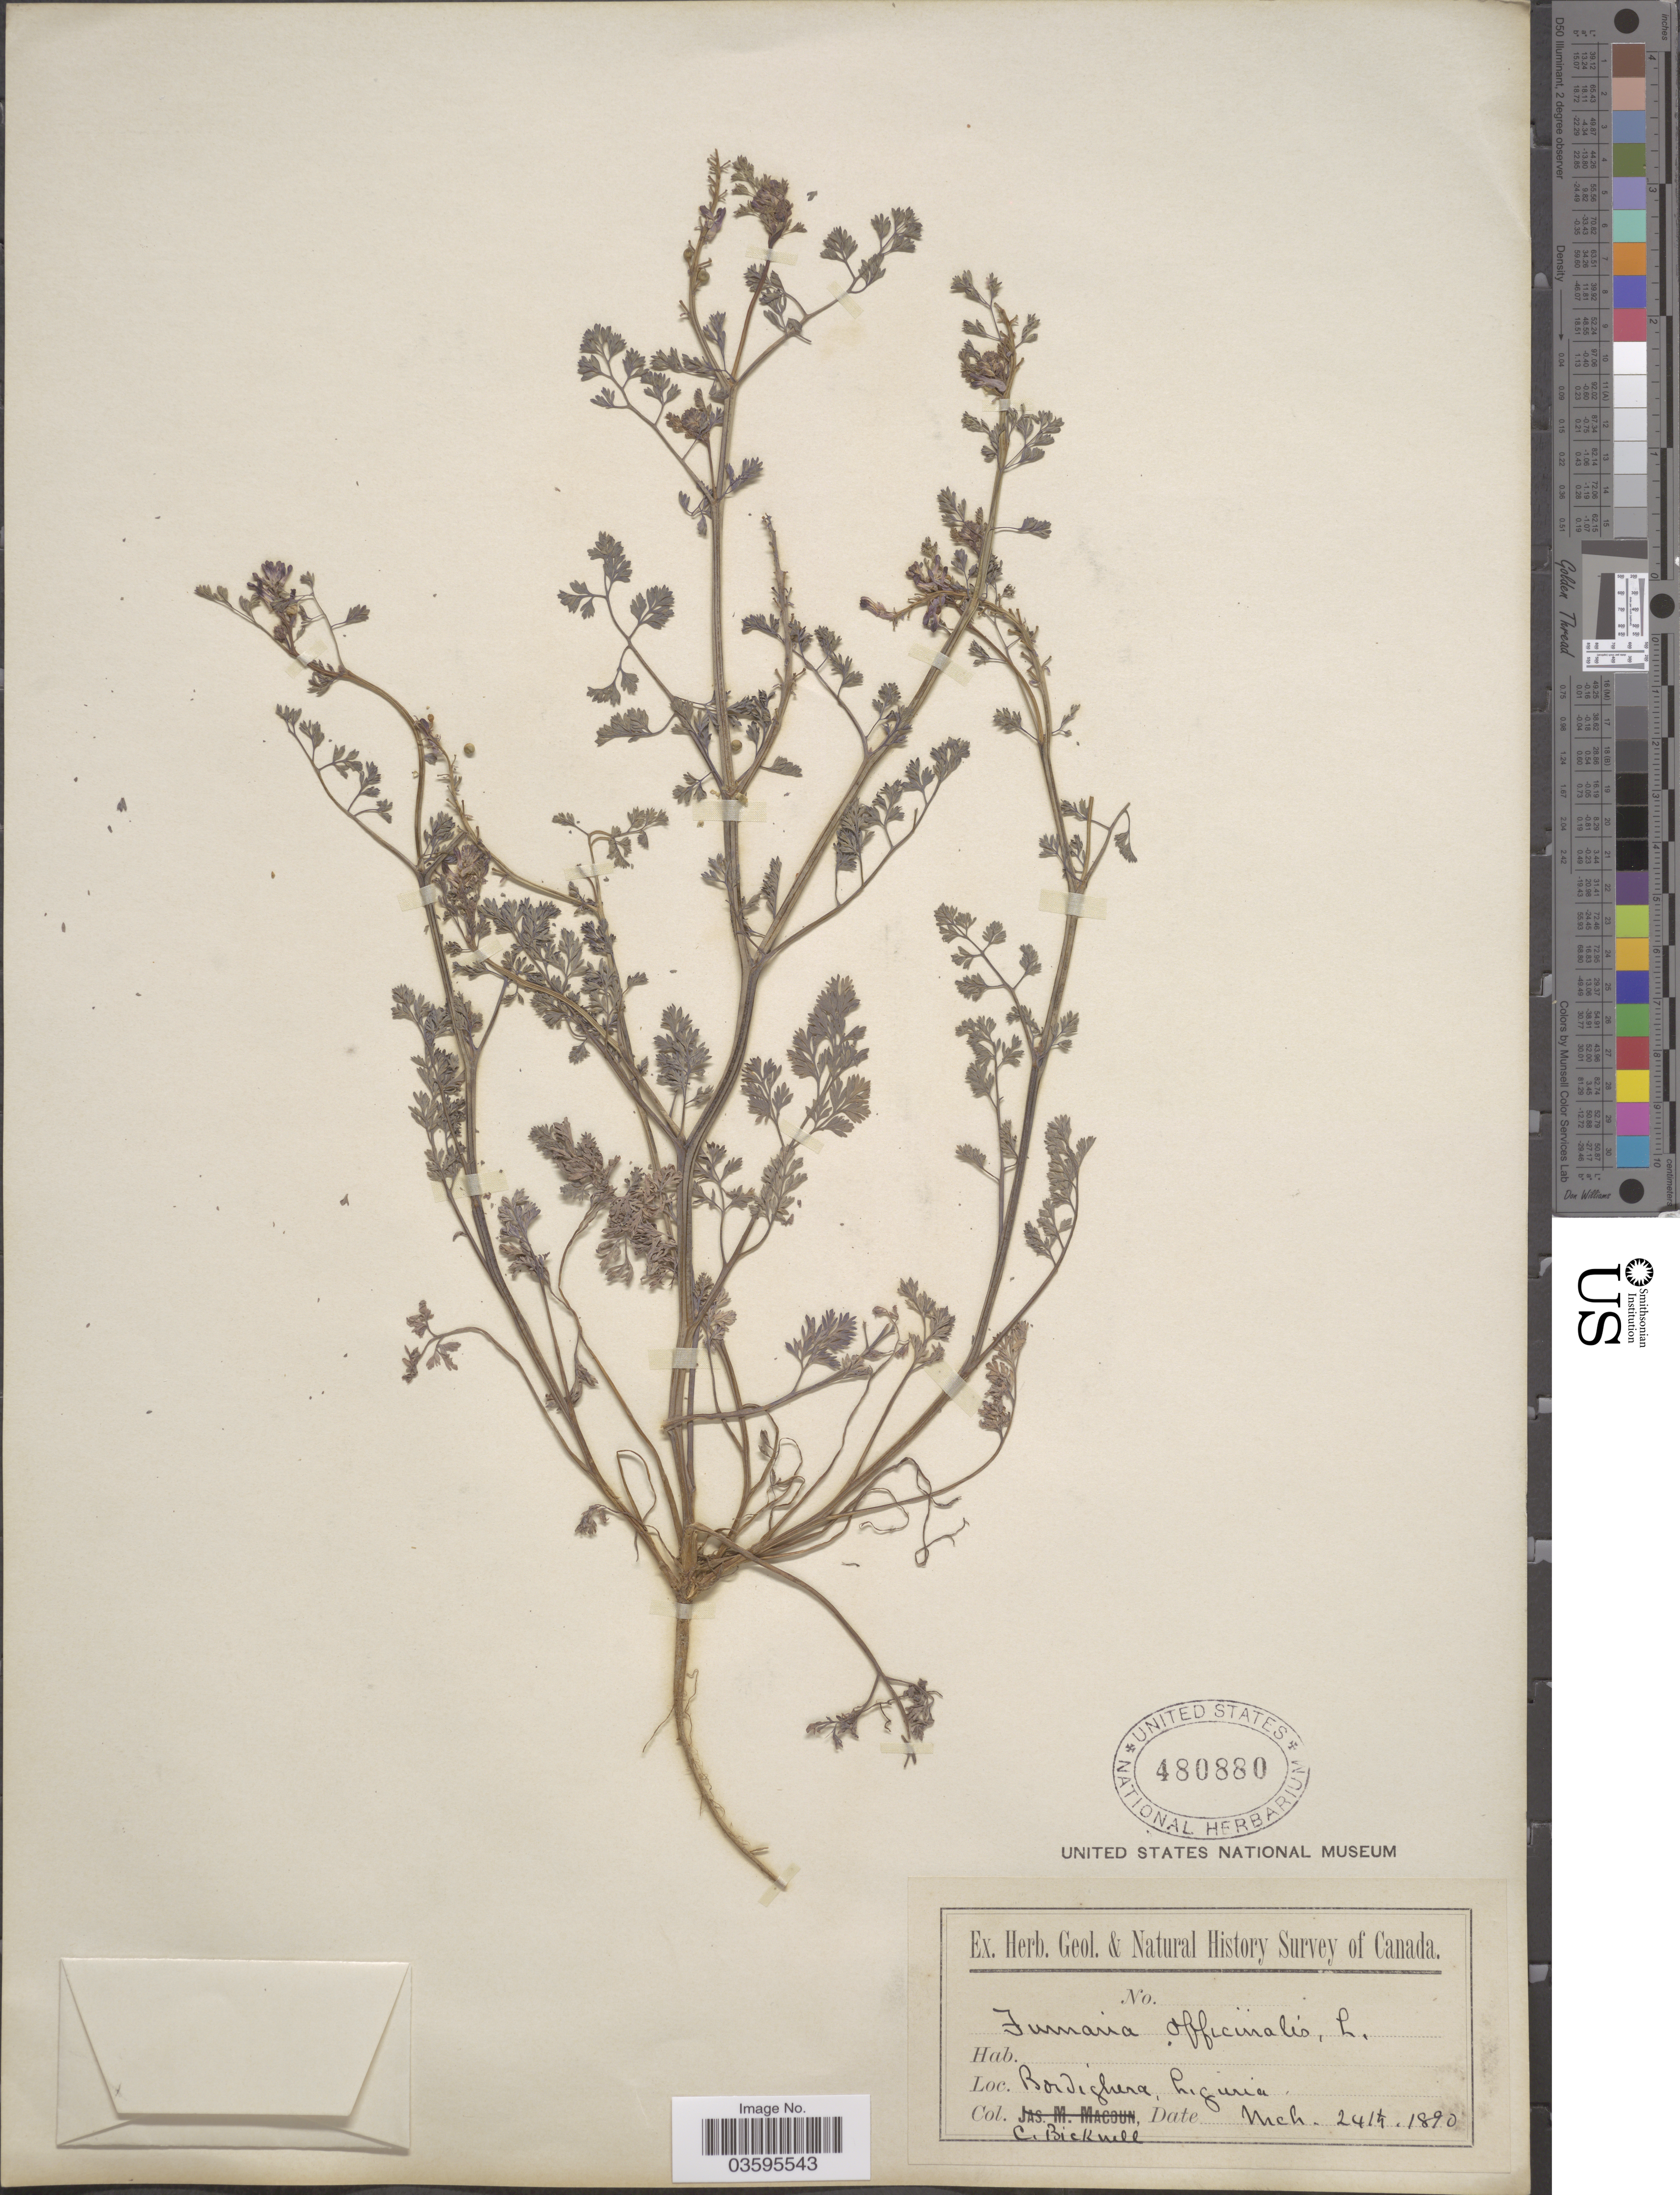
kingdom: Plantae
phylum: Tracheophyta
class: Magnoliopsida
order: Ranunculales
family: Papaveraceae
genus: Fumaria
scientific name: Fumaria officinalis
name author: L.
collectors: C. Bicknell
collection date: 1890-03-24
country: Italy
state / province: Liguria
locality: Bordighera.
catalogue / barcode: US 480880